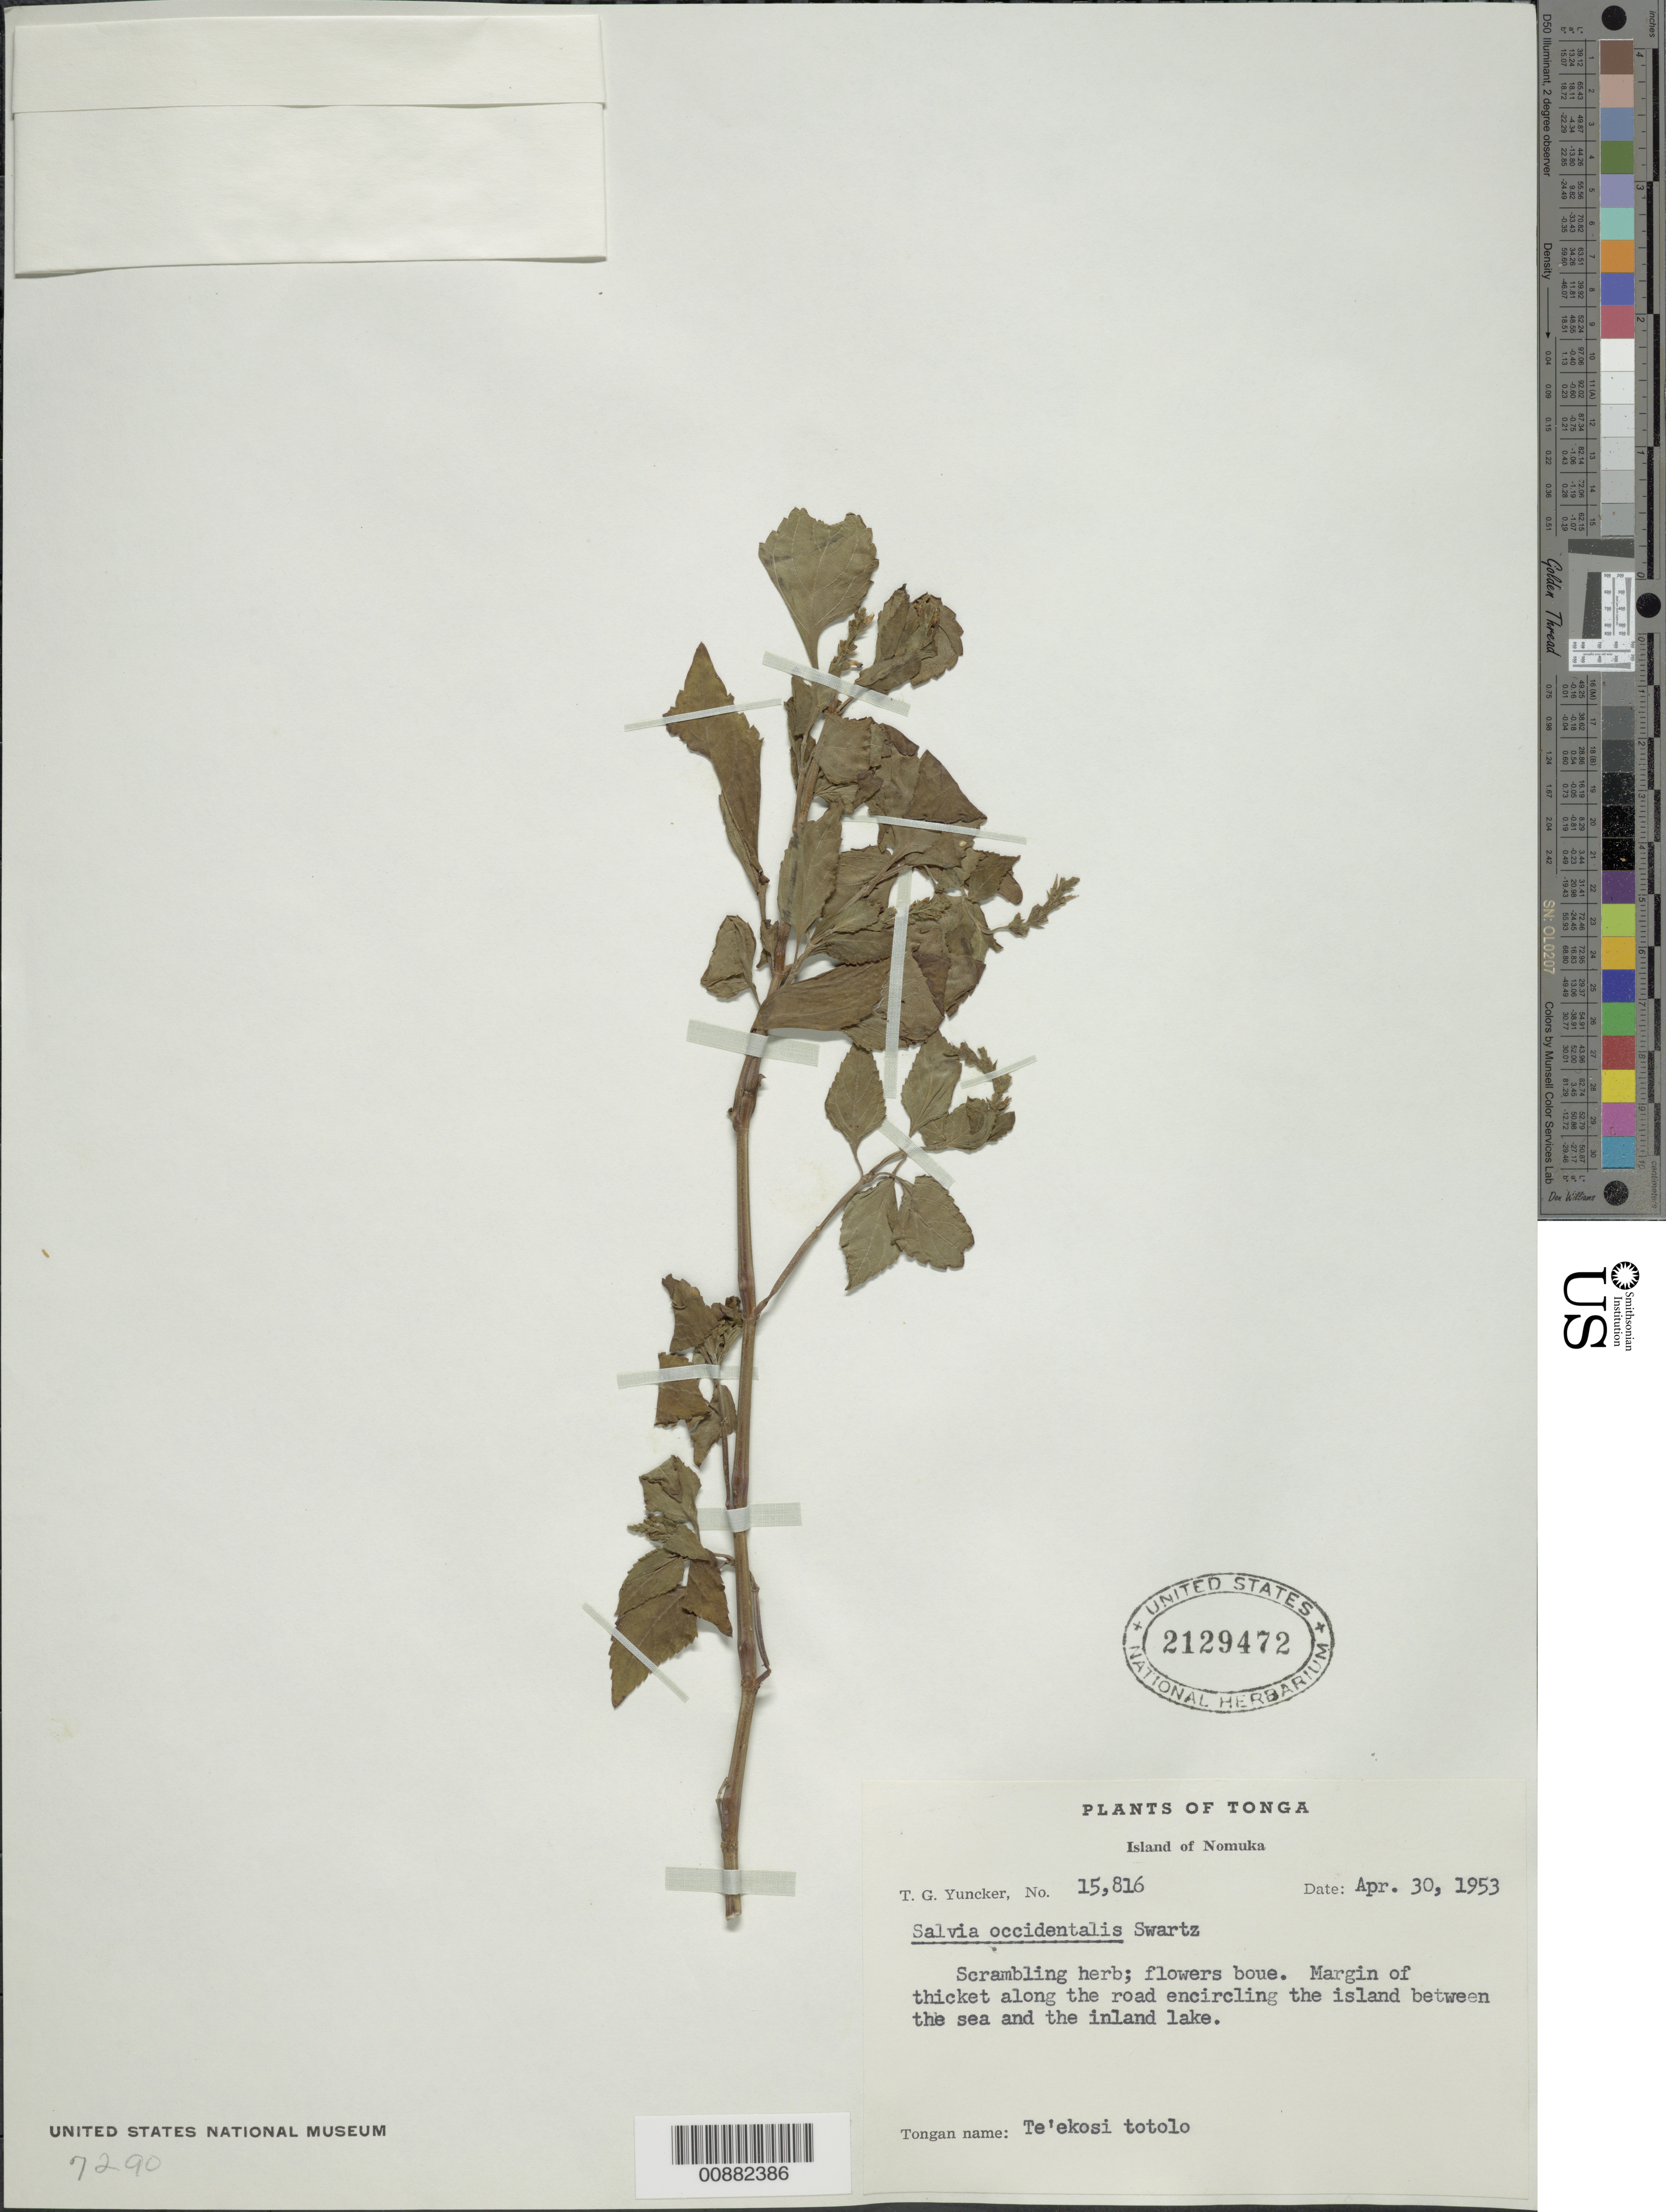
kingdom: Plantae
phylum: Tracheophyta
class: Magnoliopsida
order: Lamiales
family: Lamiaceae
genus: Salvia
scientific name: Salvia occidentalis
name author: Sw.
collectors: T. G. Yuncker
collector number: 15816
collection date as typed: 30 Apr 1953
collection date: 1953-04-30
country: Tonga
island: Nomuka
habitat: Margin of thicket along road along the road encircling the island between the sea and the inland lake.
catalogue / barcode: US 2129472